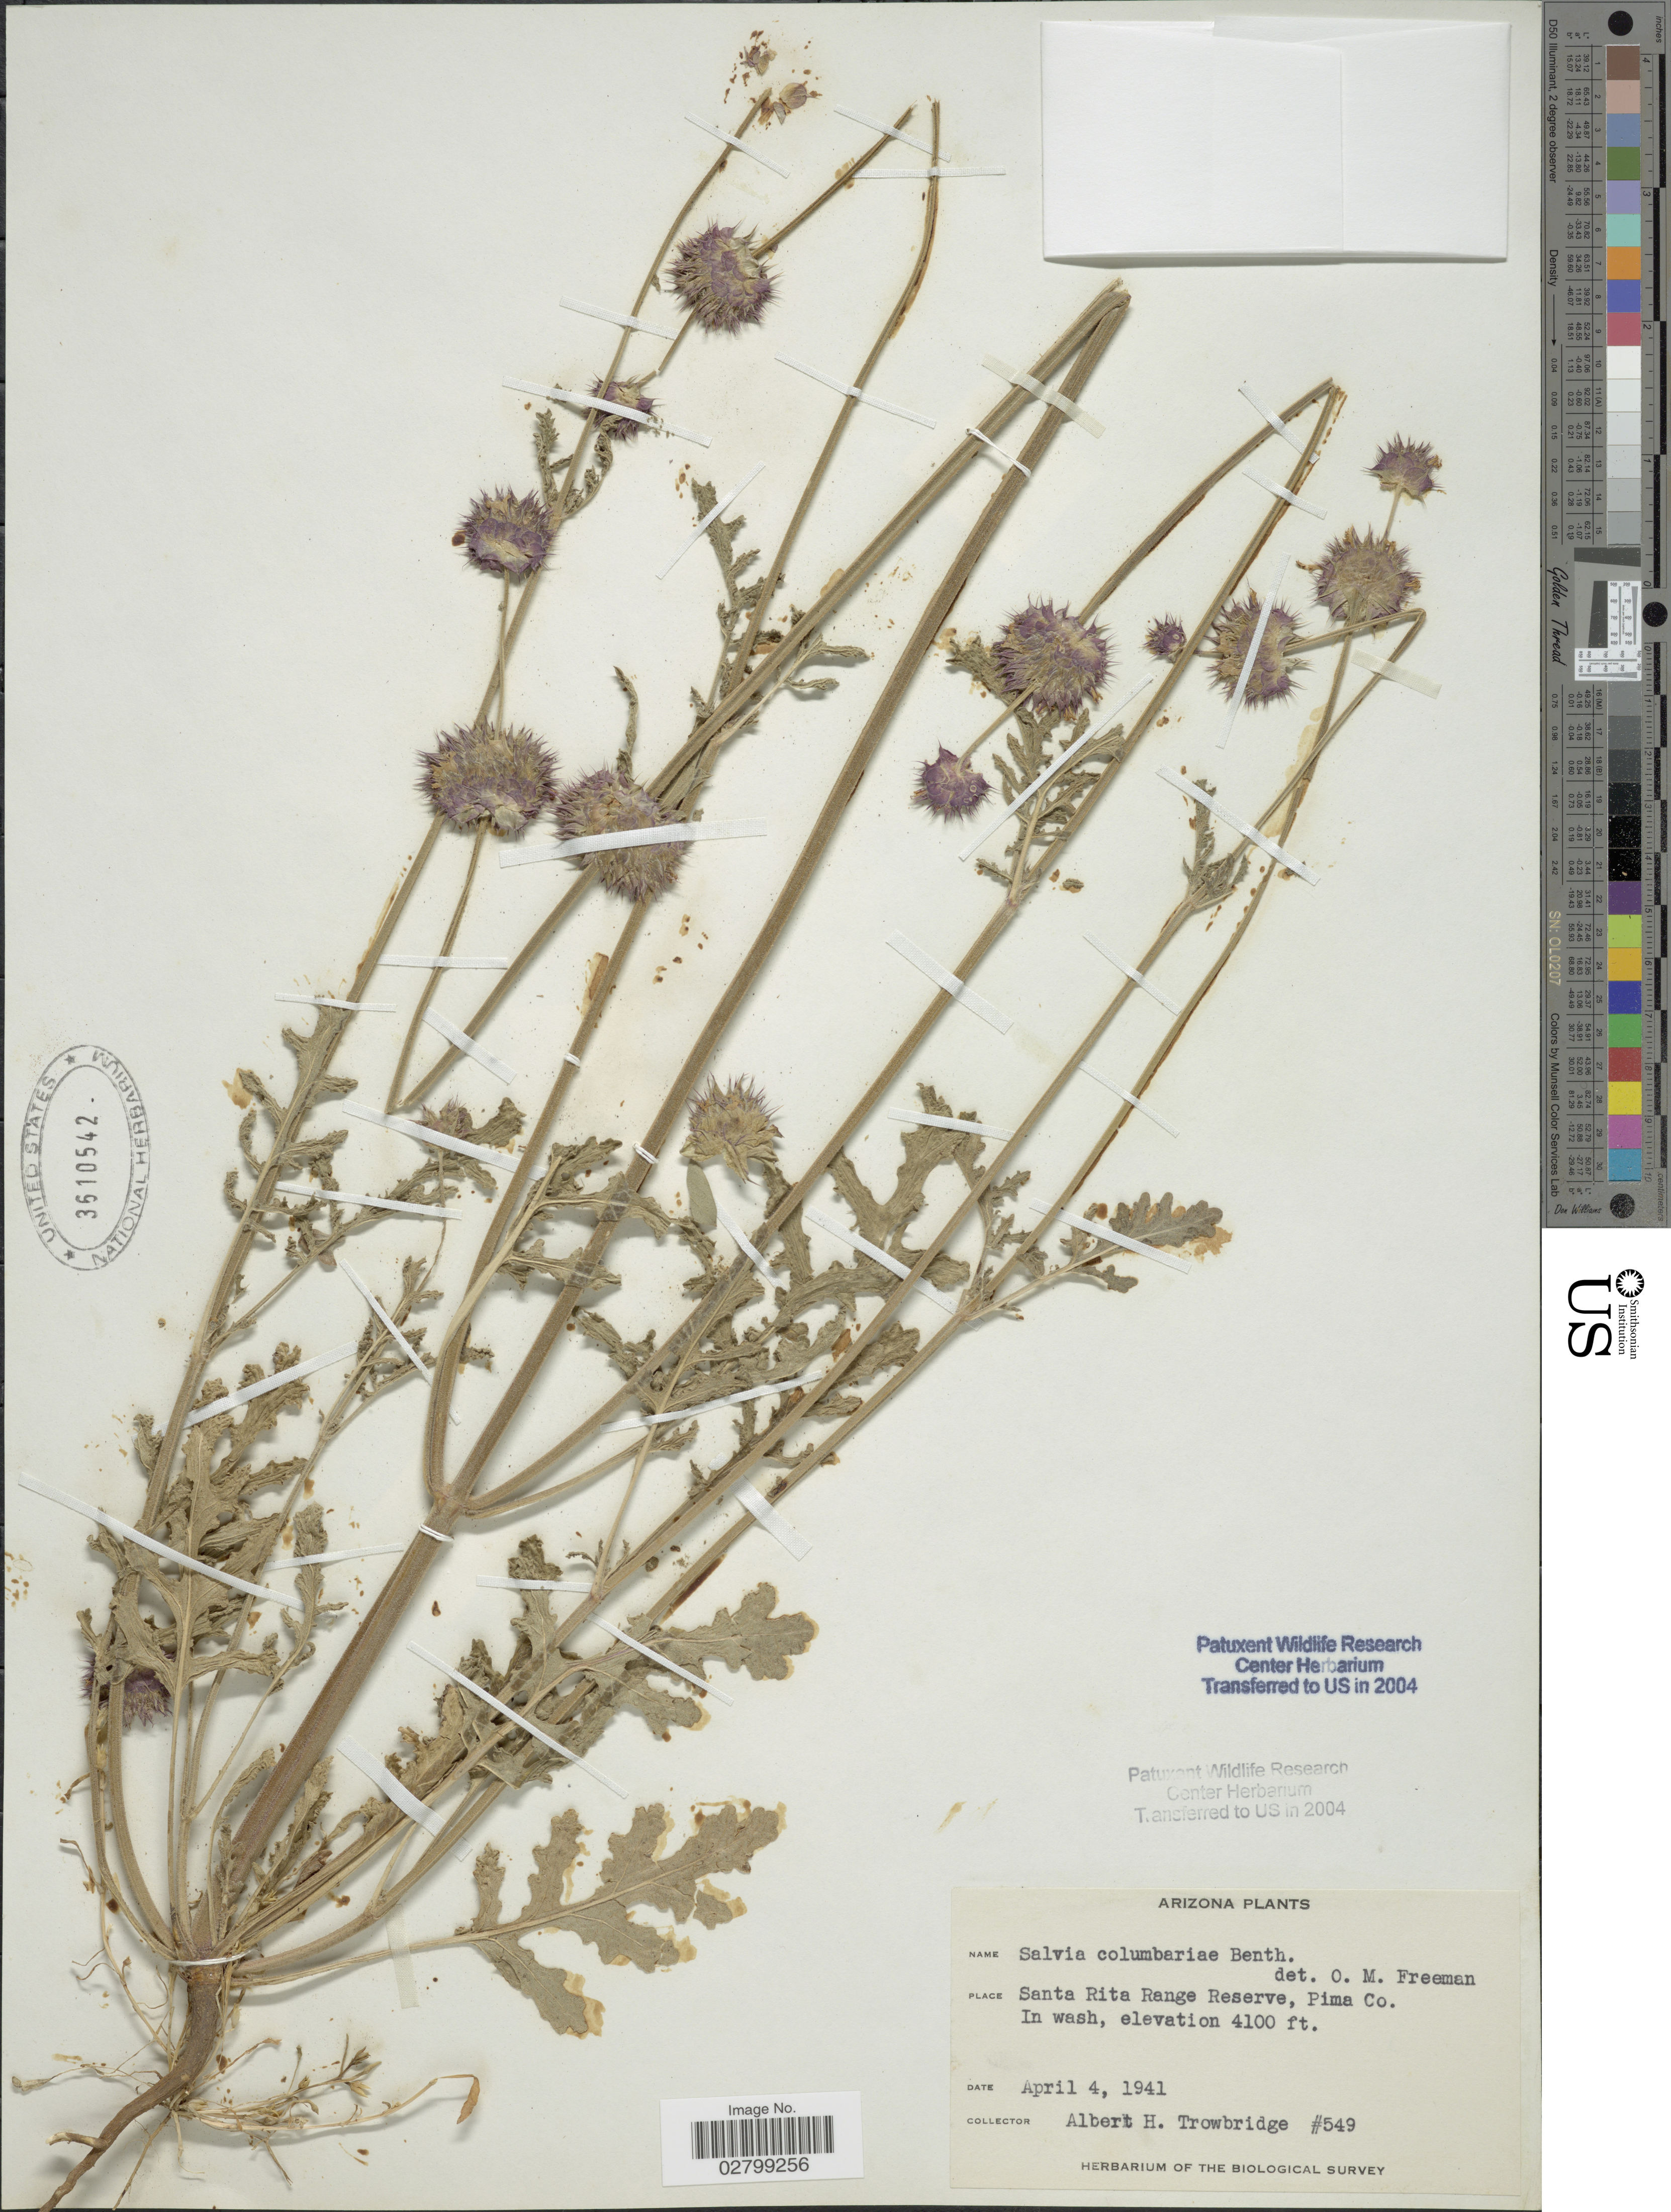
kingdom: Plantae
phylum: Tracheophyta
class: Magnoliopsida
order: Lamiales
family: Lamiaceae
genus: Salvia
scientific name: Salvia columbariae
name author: Benth.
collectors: A. H. Trowbridge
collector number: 549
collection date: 1941-04-04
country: United States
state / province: Arizona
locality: Santa Rita Range Reserve, Pima Co.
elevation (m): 1250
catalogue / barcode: US 3610542